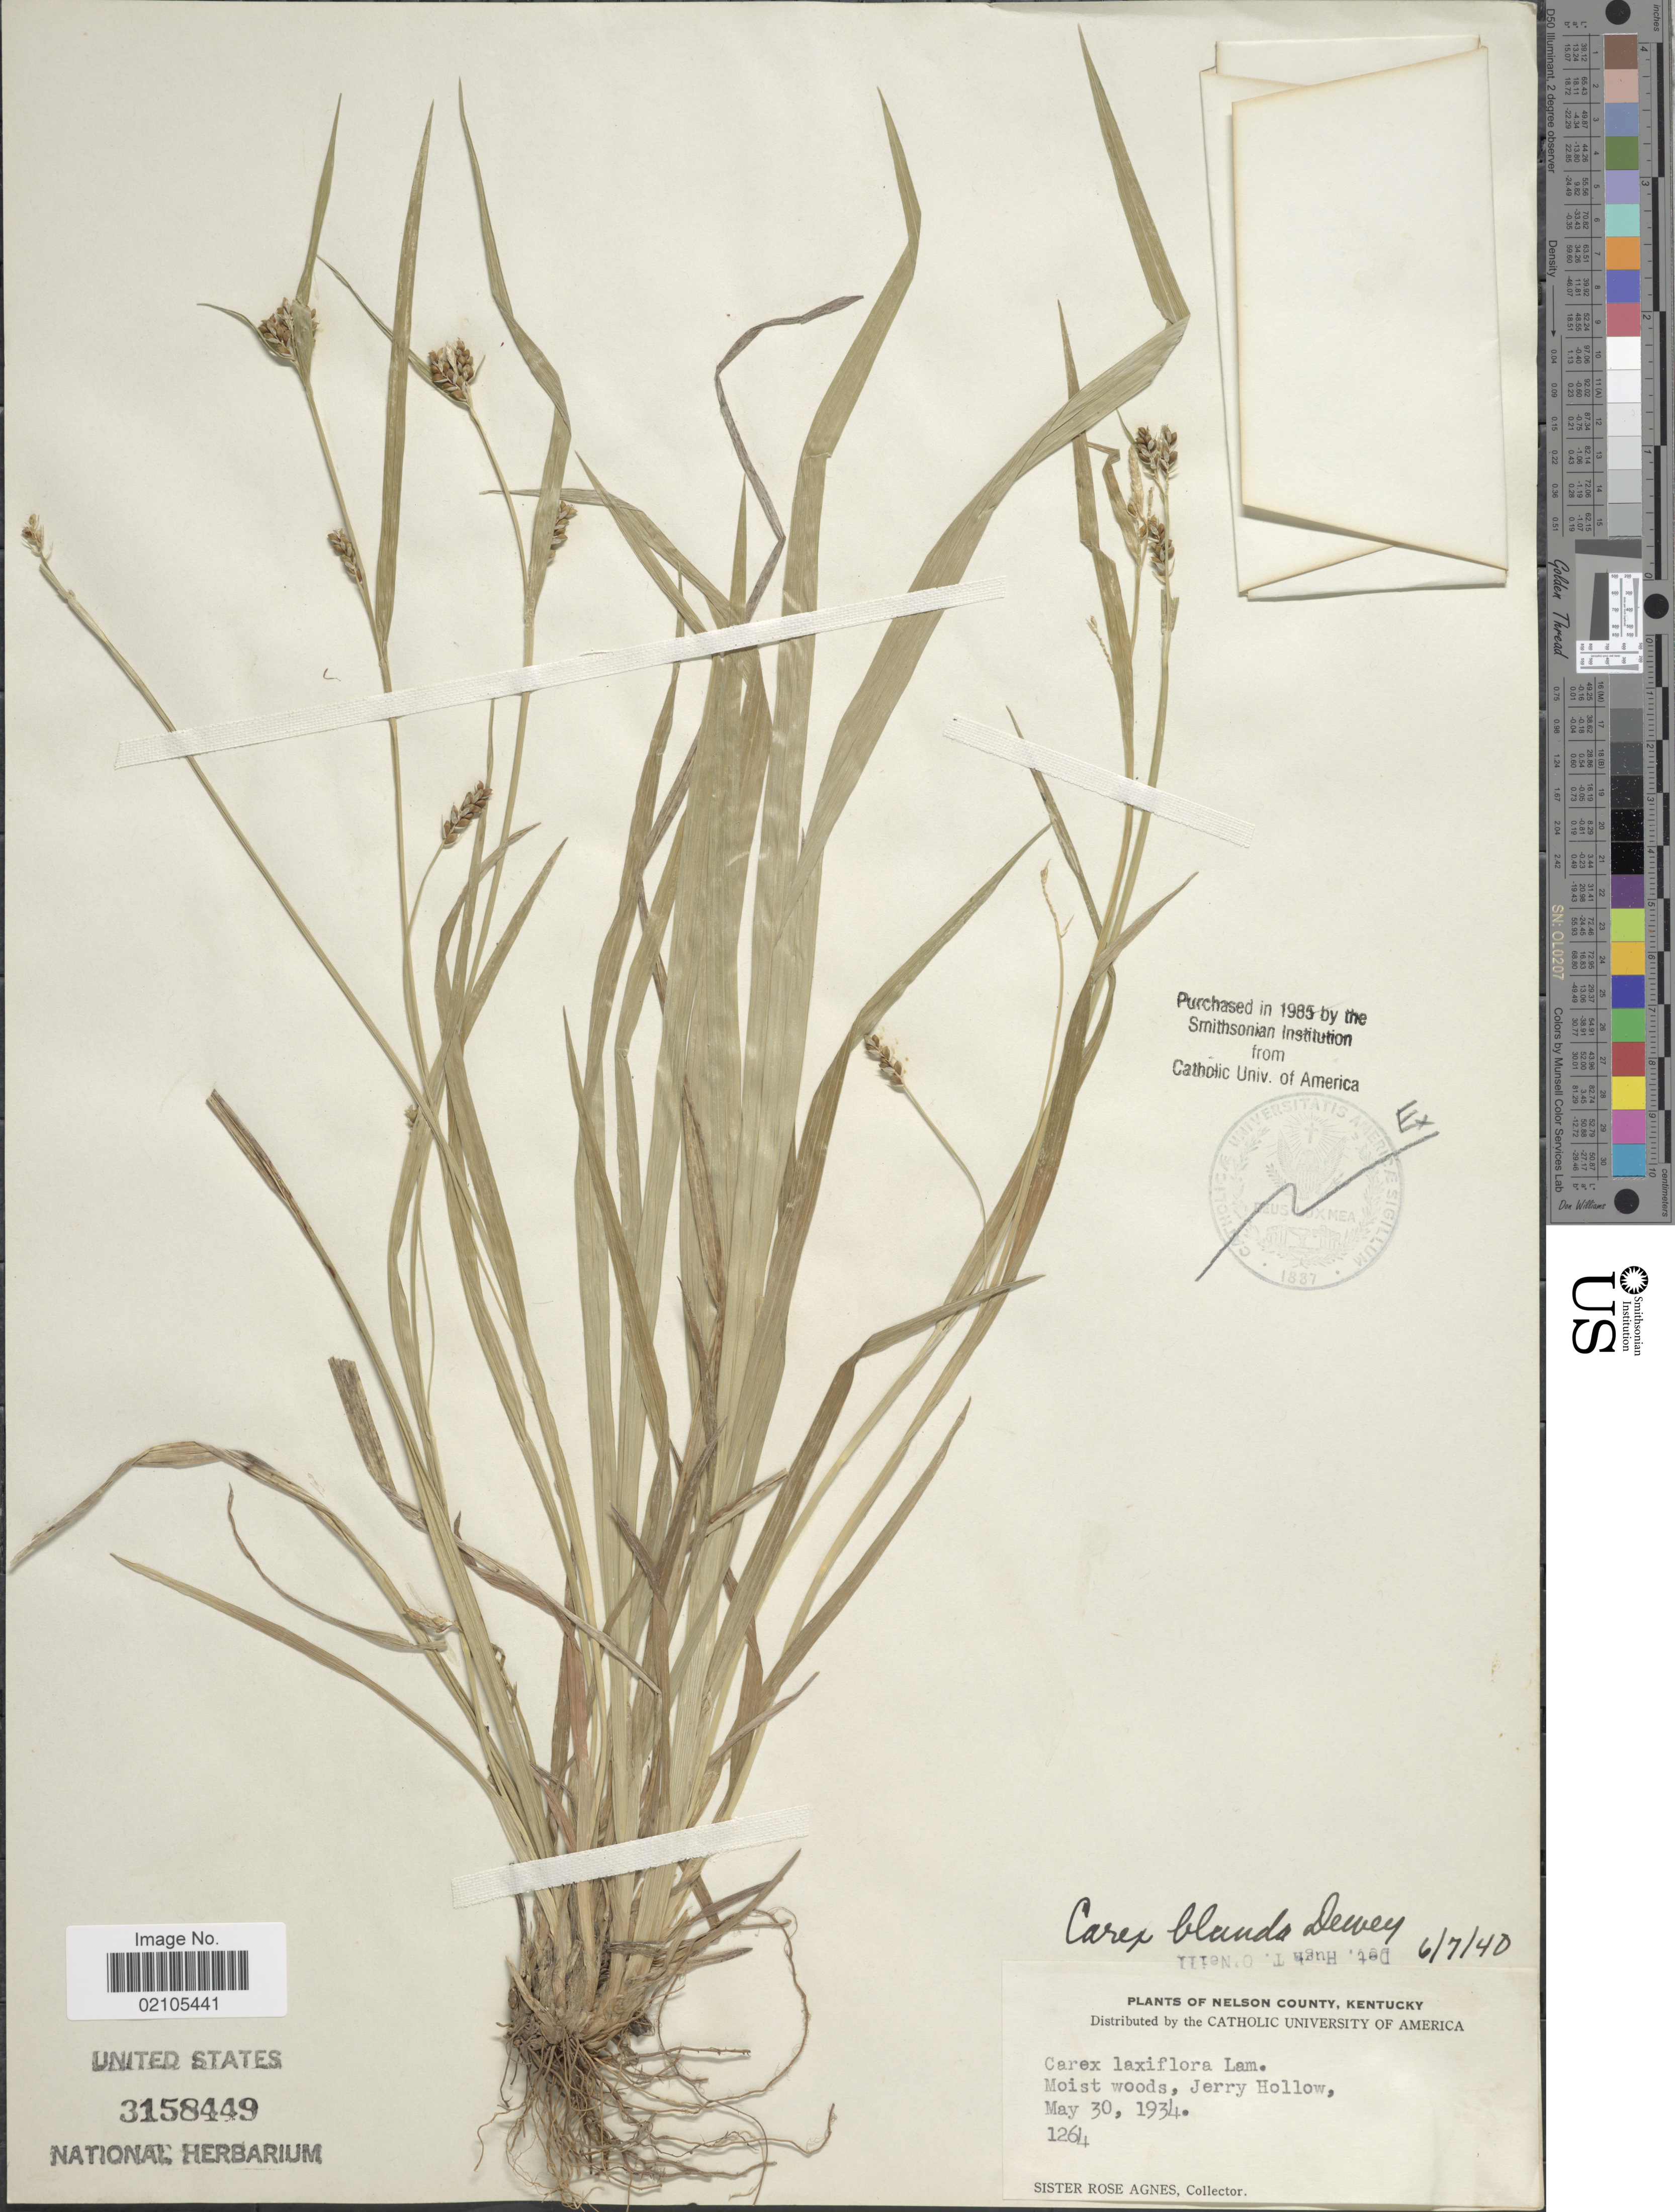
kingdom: Plantae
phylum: Tracheophyta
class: Liliopsida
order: Poales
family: Cyperaceae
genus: Carex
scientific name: Carex blanda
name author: Dewey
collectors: Sister Rose Agnes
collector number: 1264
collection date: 1934-05-30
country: United States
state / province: Kentucky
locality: Nelson County. Moist woods, Jerry Hollow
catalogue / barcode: US 3158449